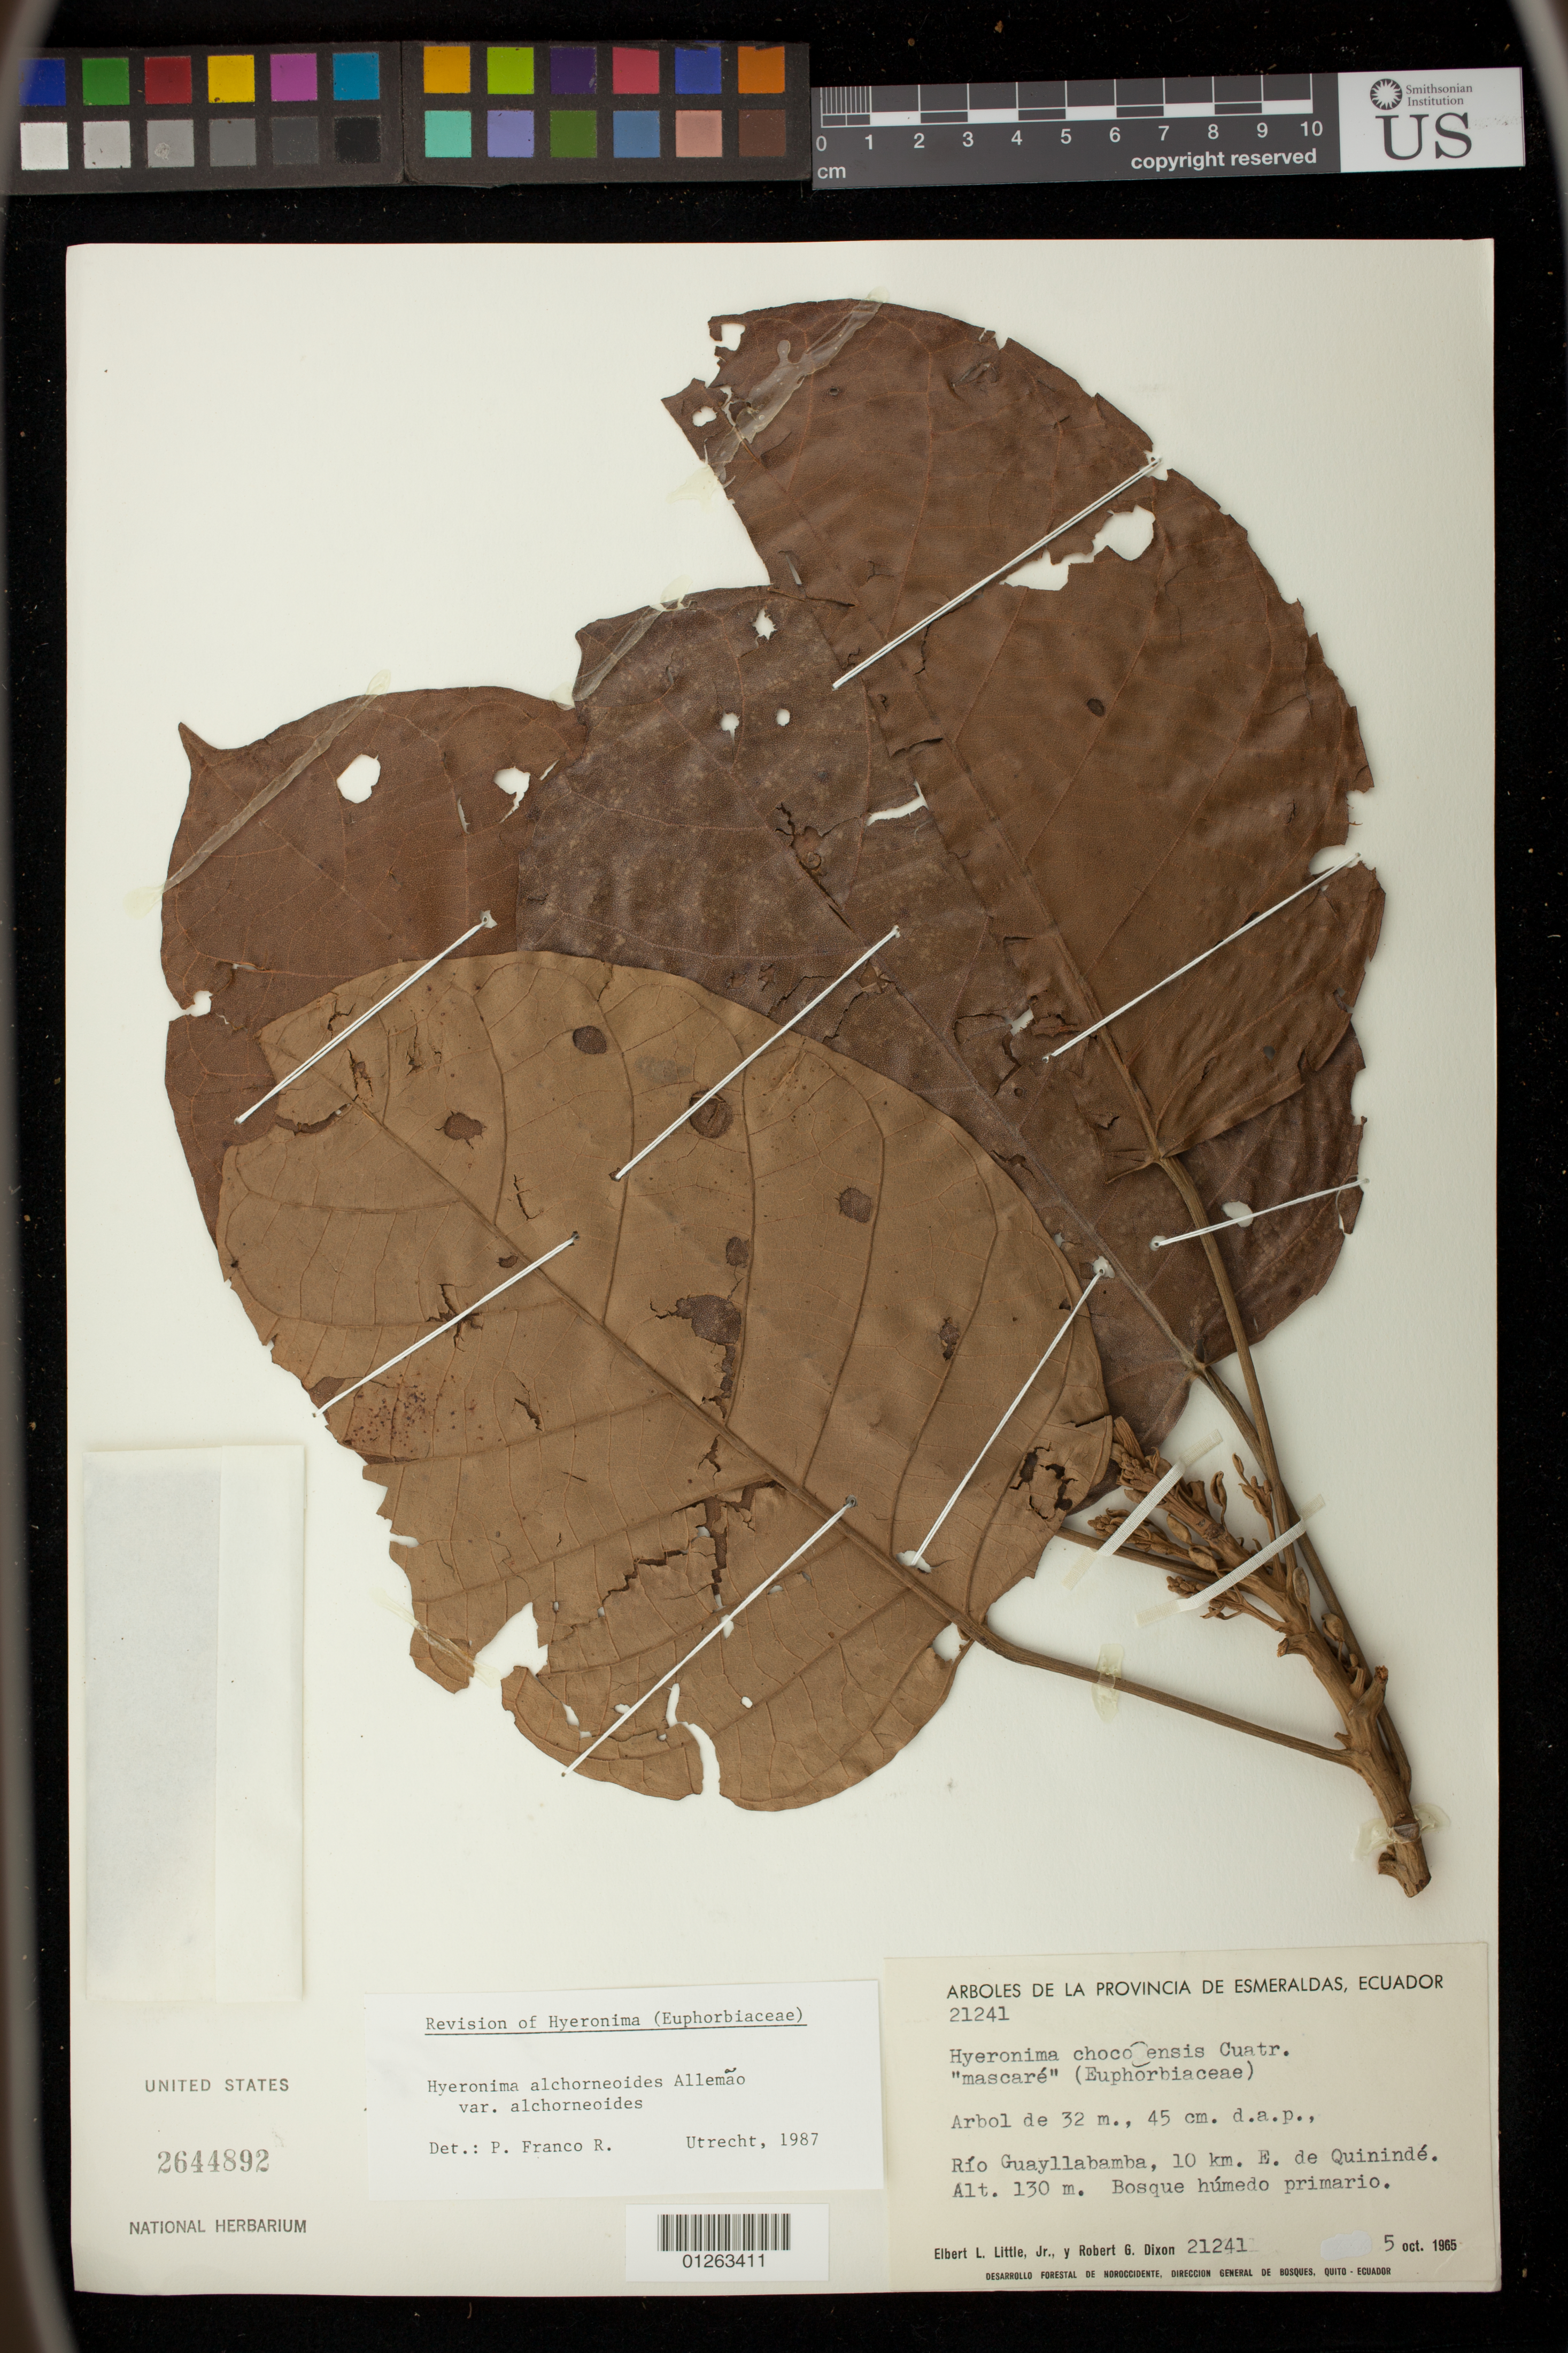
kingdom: Plantae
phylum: Tracheophyta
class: Magnoliopsida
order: Malpighiales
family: Phyllanthaceae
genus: Hieronyma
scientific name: Hieronyma alchorneoides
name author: Allemão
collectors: E. L. Little & R. G. Dixon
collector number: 21241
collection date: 1965-10-05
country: Ecuador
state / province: Esmeraldas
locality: Rio Guayllabamba, 10 km. E. de Quininde.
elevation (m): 130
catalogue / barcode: US 2644892